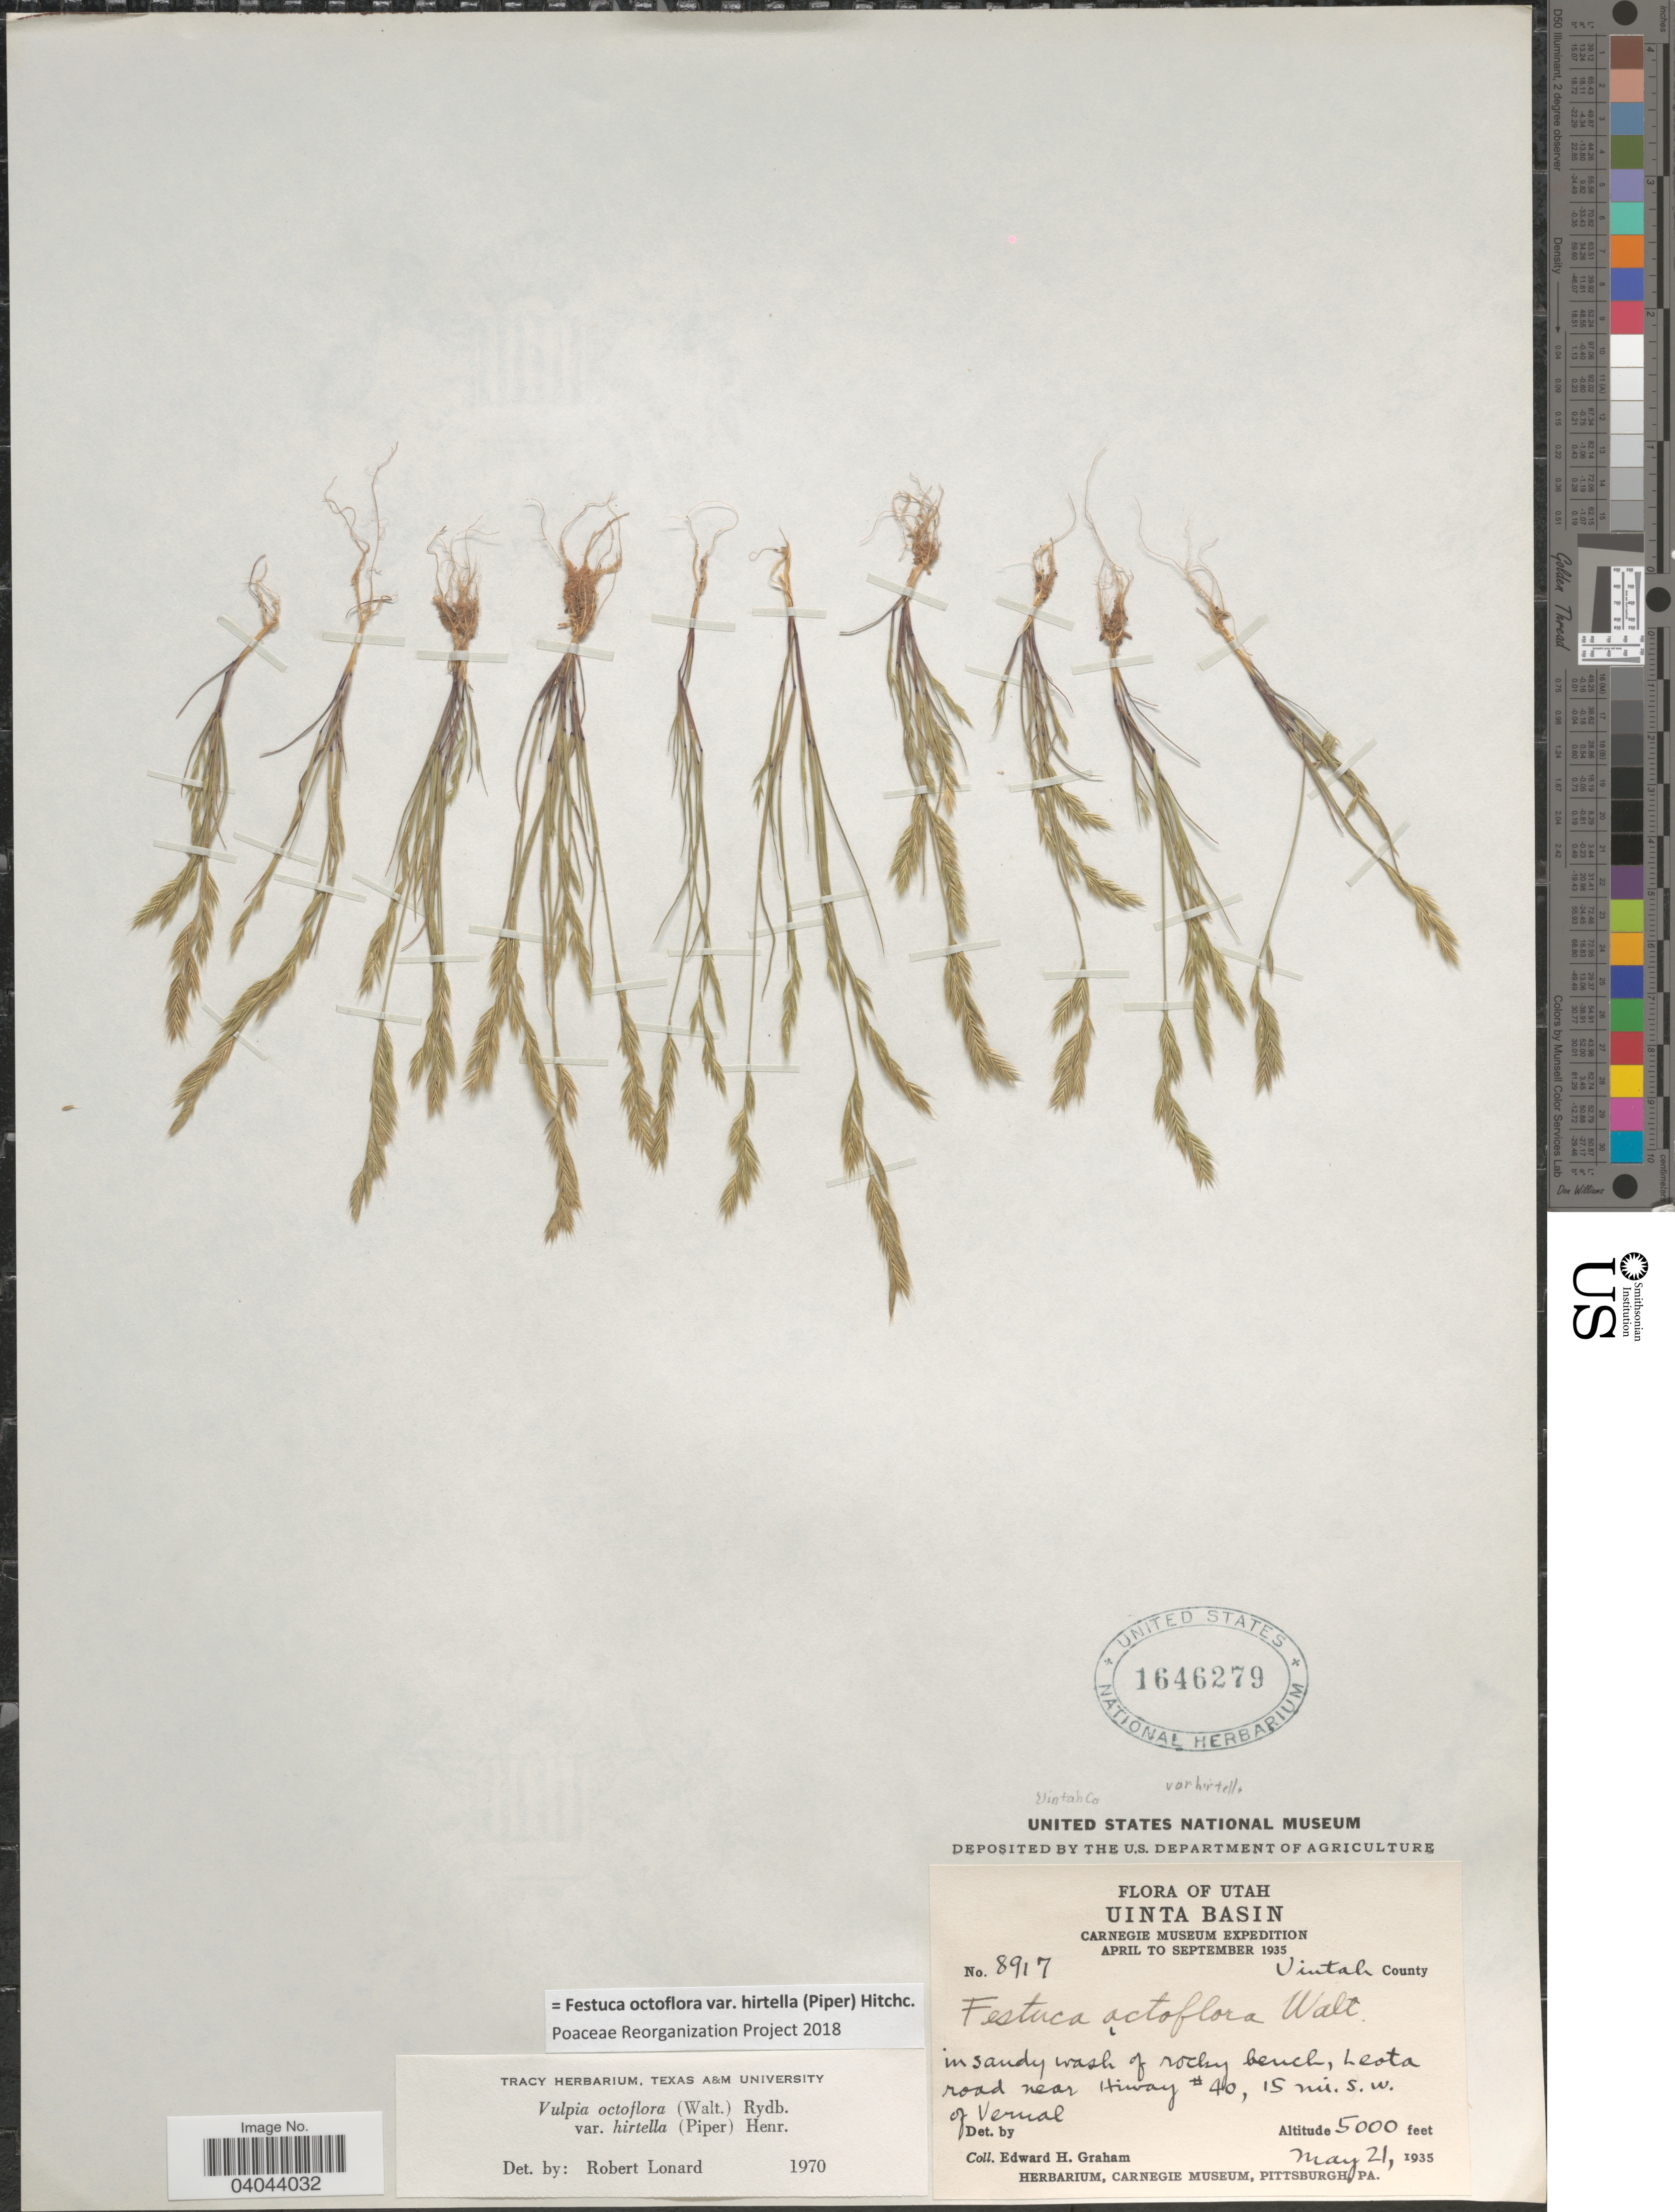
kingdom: Plantae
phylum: Tracheophyta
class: Liliopsida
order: Poales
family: Poaceae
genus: Festuca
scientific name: Festuca octoflora var. hirtella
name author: Piper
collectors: E. H. Graham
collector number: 8917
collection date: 1935-05-21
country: United States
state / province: Utah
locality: Uinta Basin. Uintah County. In sandy wash of rocky bench, Leota road near Hiway #40, 15 mi. s. w. of Vernal.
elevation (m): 1524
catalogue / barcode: US 1646279